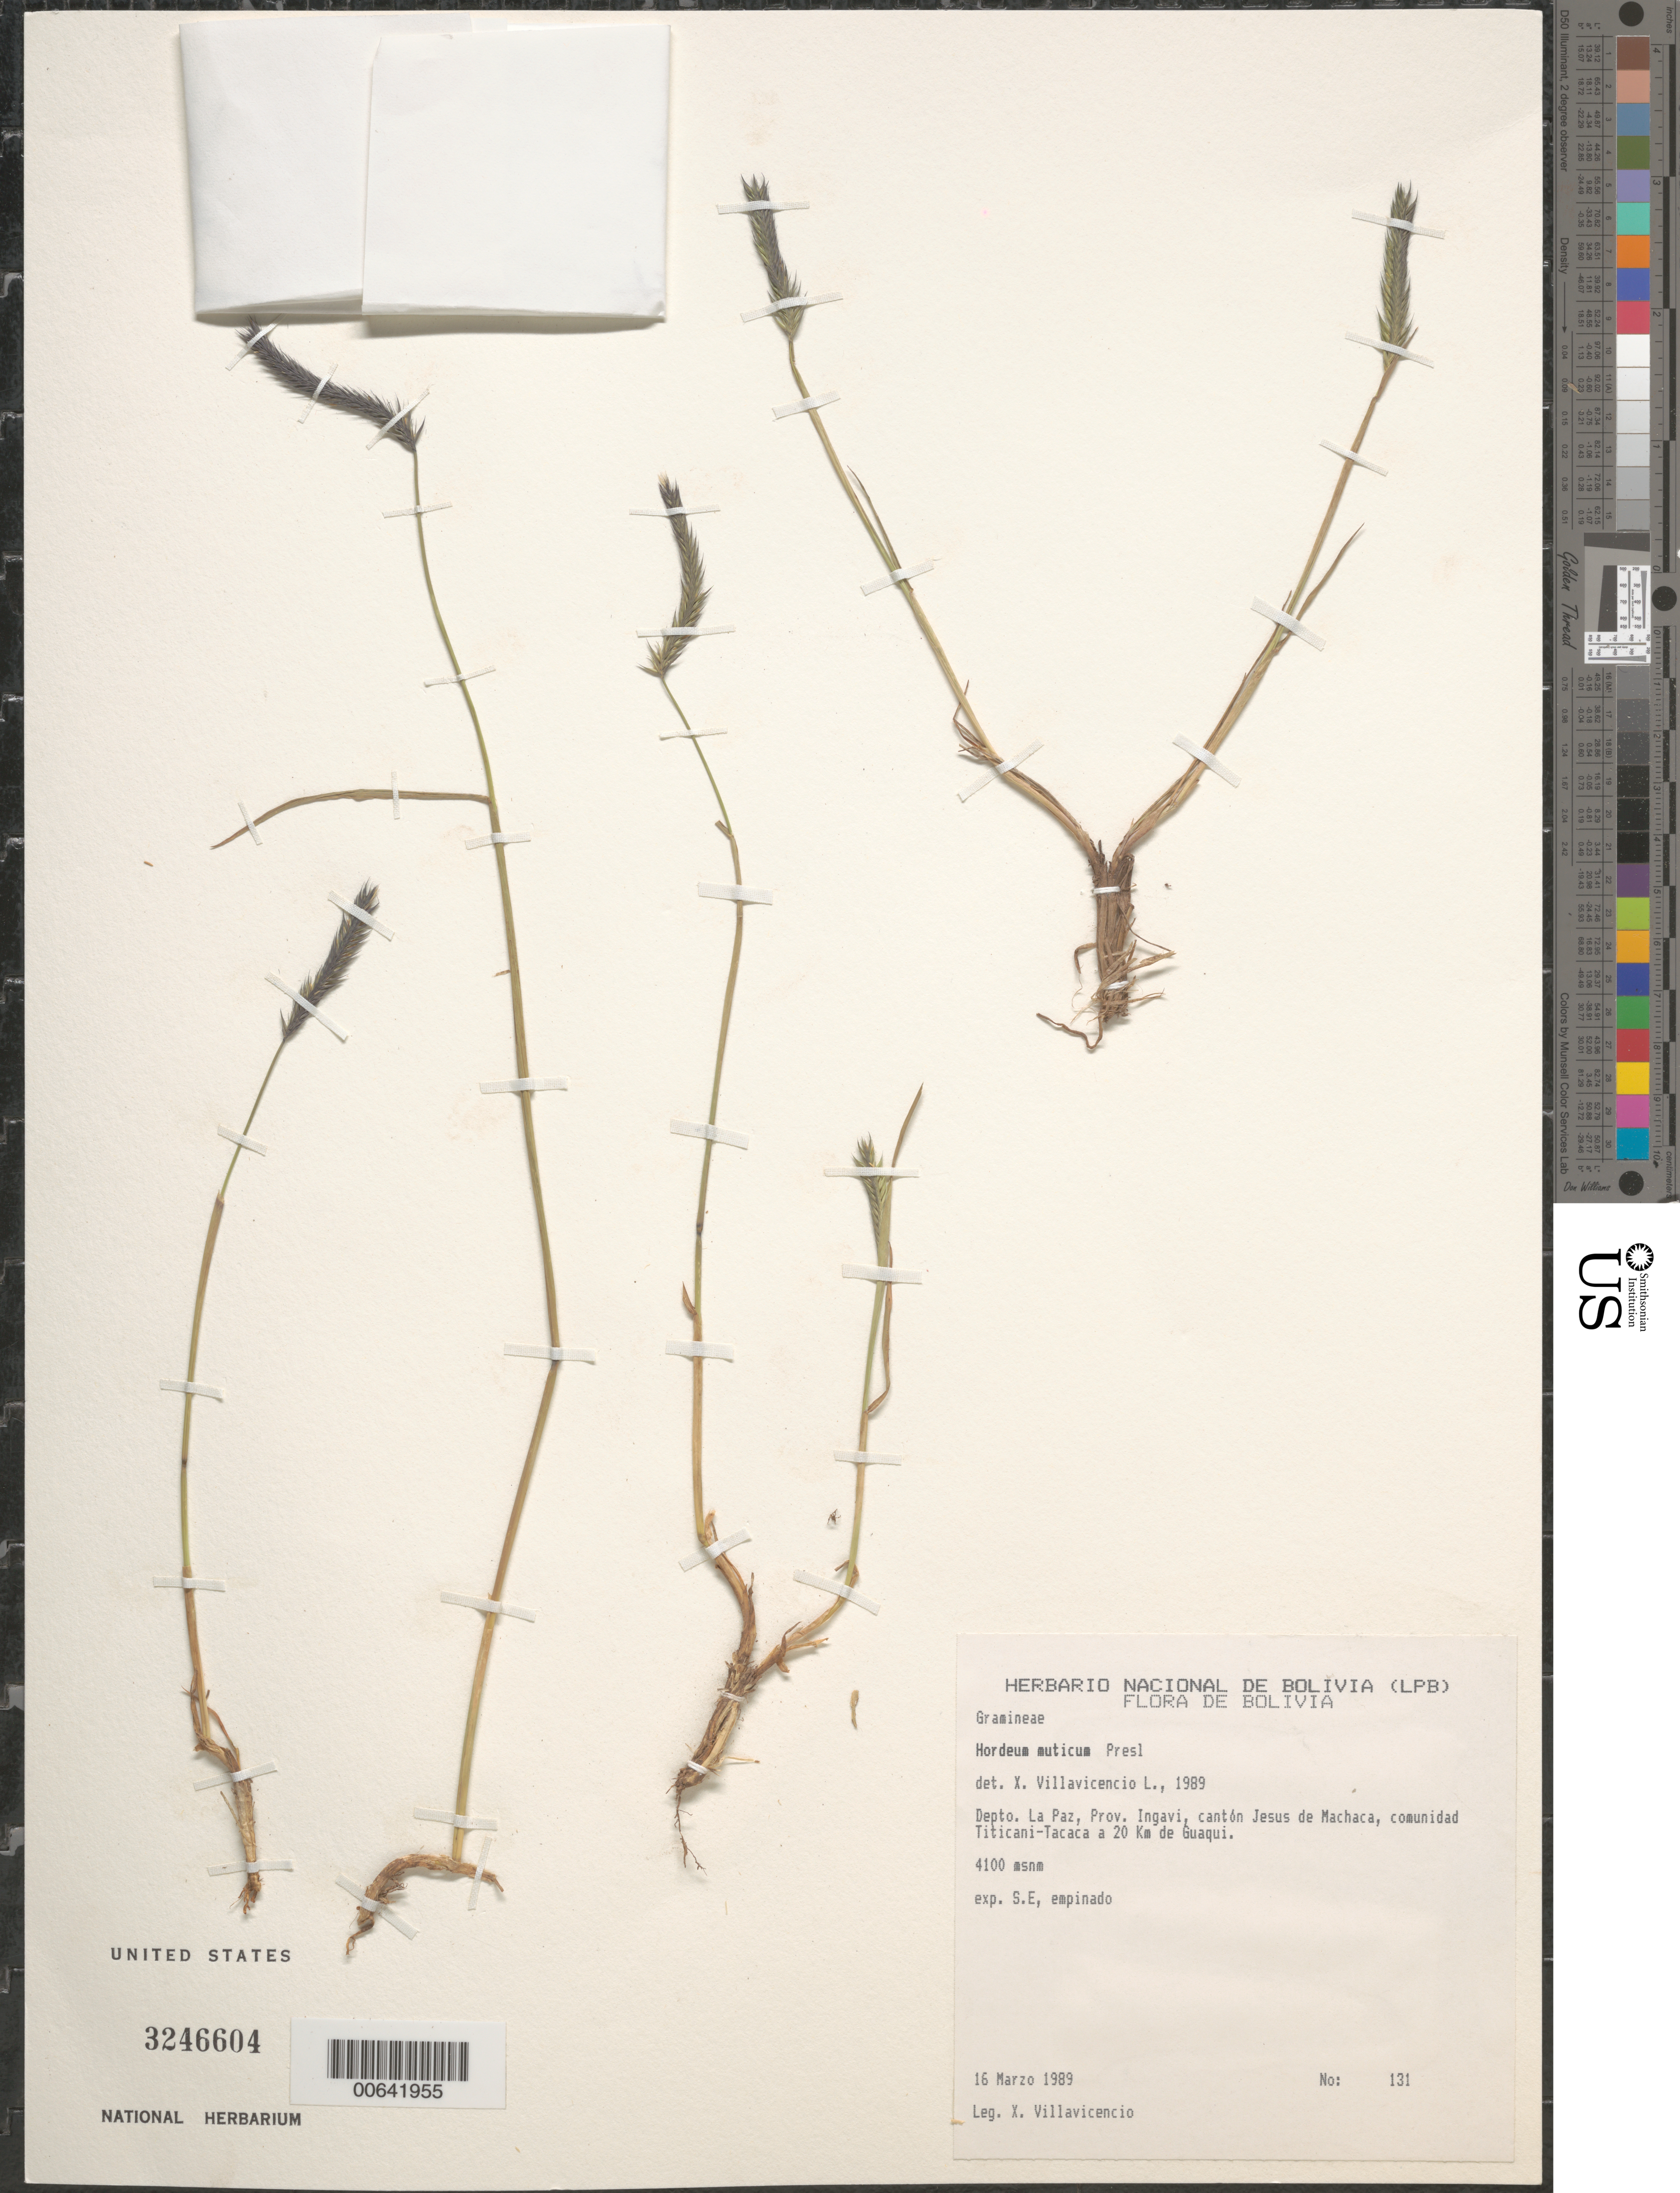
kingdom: Plantae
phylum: Tracheophyta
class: Liliopsida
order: Poales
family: Poaceae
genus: Hordeum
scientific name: Hordeum muticum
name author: J. Presl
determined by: Villavicencio, X.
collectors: X. Villavicencio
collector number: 131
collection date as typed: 16 Mar 1989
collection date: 1989-03-16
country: Bolivia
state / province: La Paz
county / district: Ingavi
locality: Canton Jesus de Machaca. Comunidad Titicani-Tacaca, a 20 km de Guaqui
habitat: Ladera empinada exposición SE.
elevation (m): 4100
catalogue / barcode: US 3246604